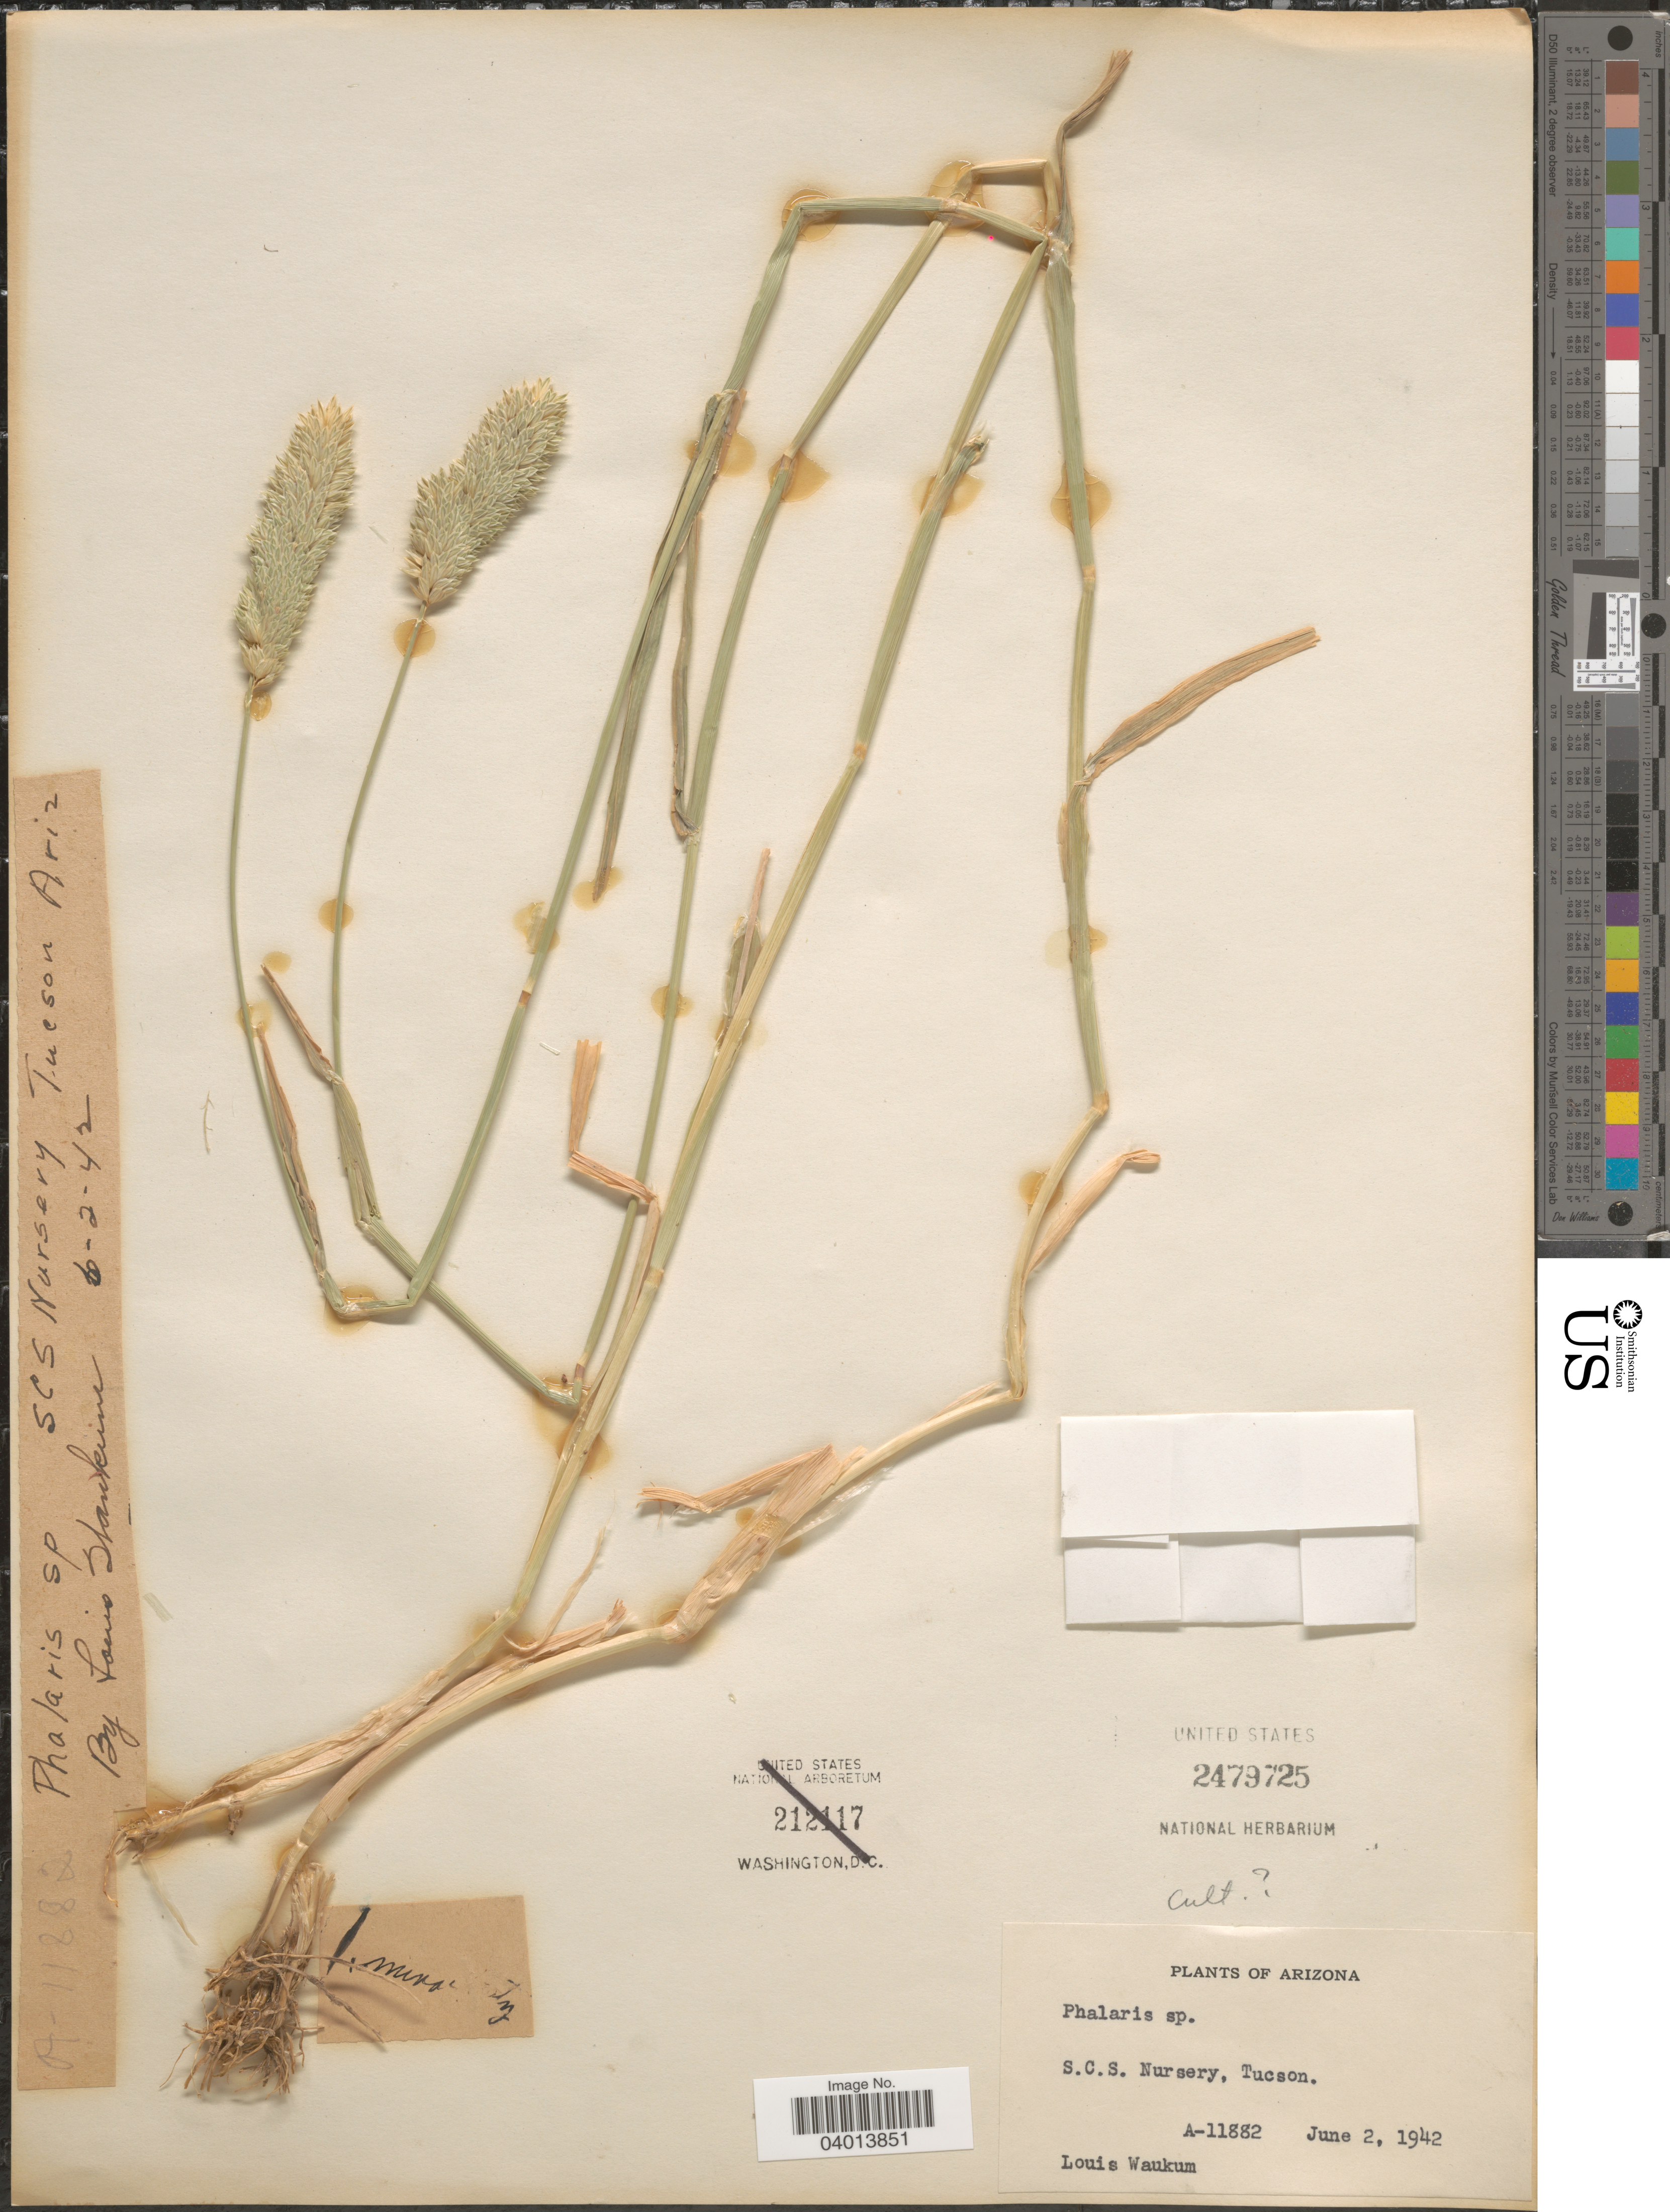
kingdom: Plantae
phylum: Tracheophyta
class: Liliopsida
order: Poales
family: Poaceae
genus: Phalaris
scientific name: Phalaris sp.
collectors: L. Waukum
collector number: A-11882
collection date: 1942-06-02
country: United States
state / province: Arizona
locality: S.C.S. Nursery, Tucson.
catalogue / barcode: US 2479725